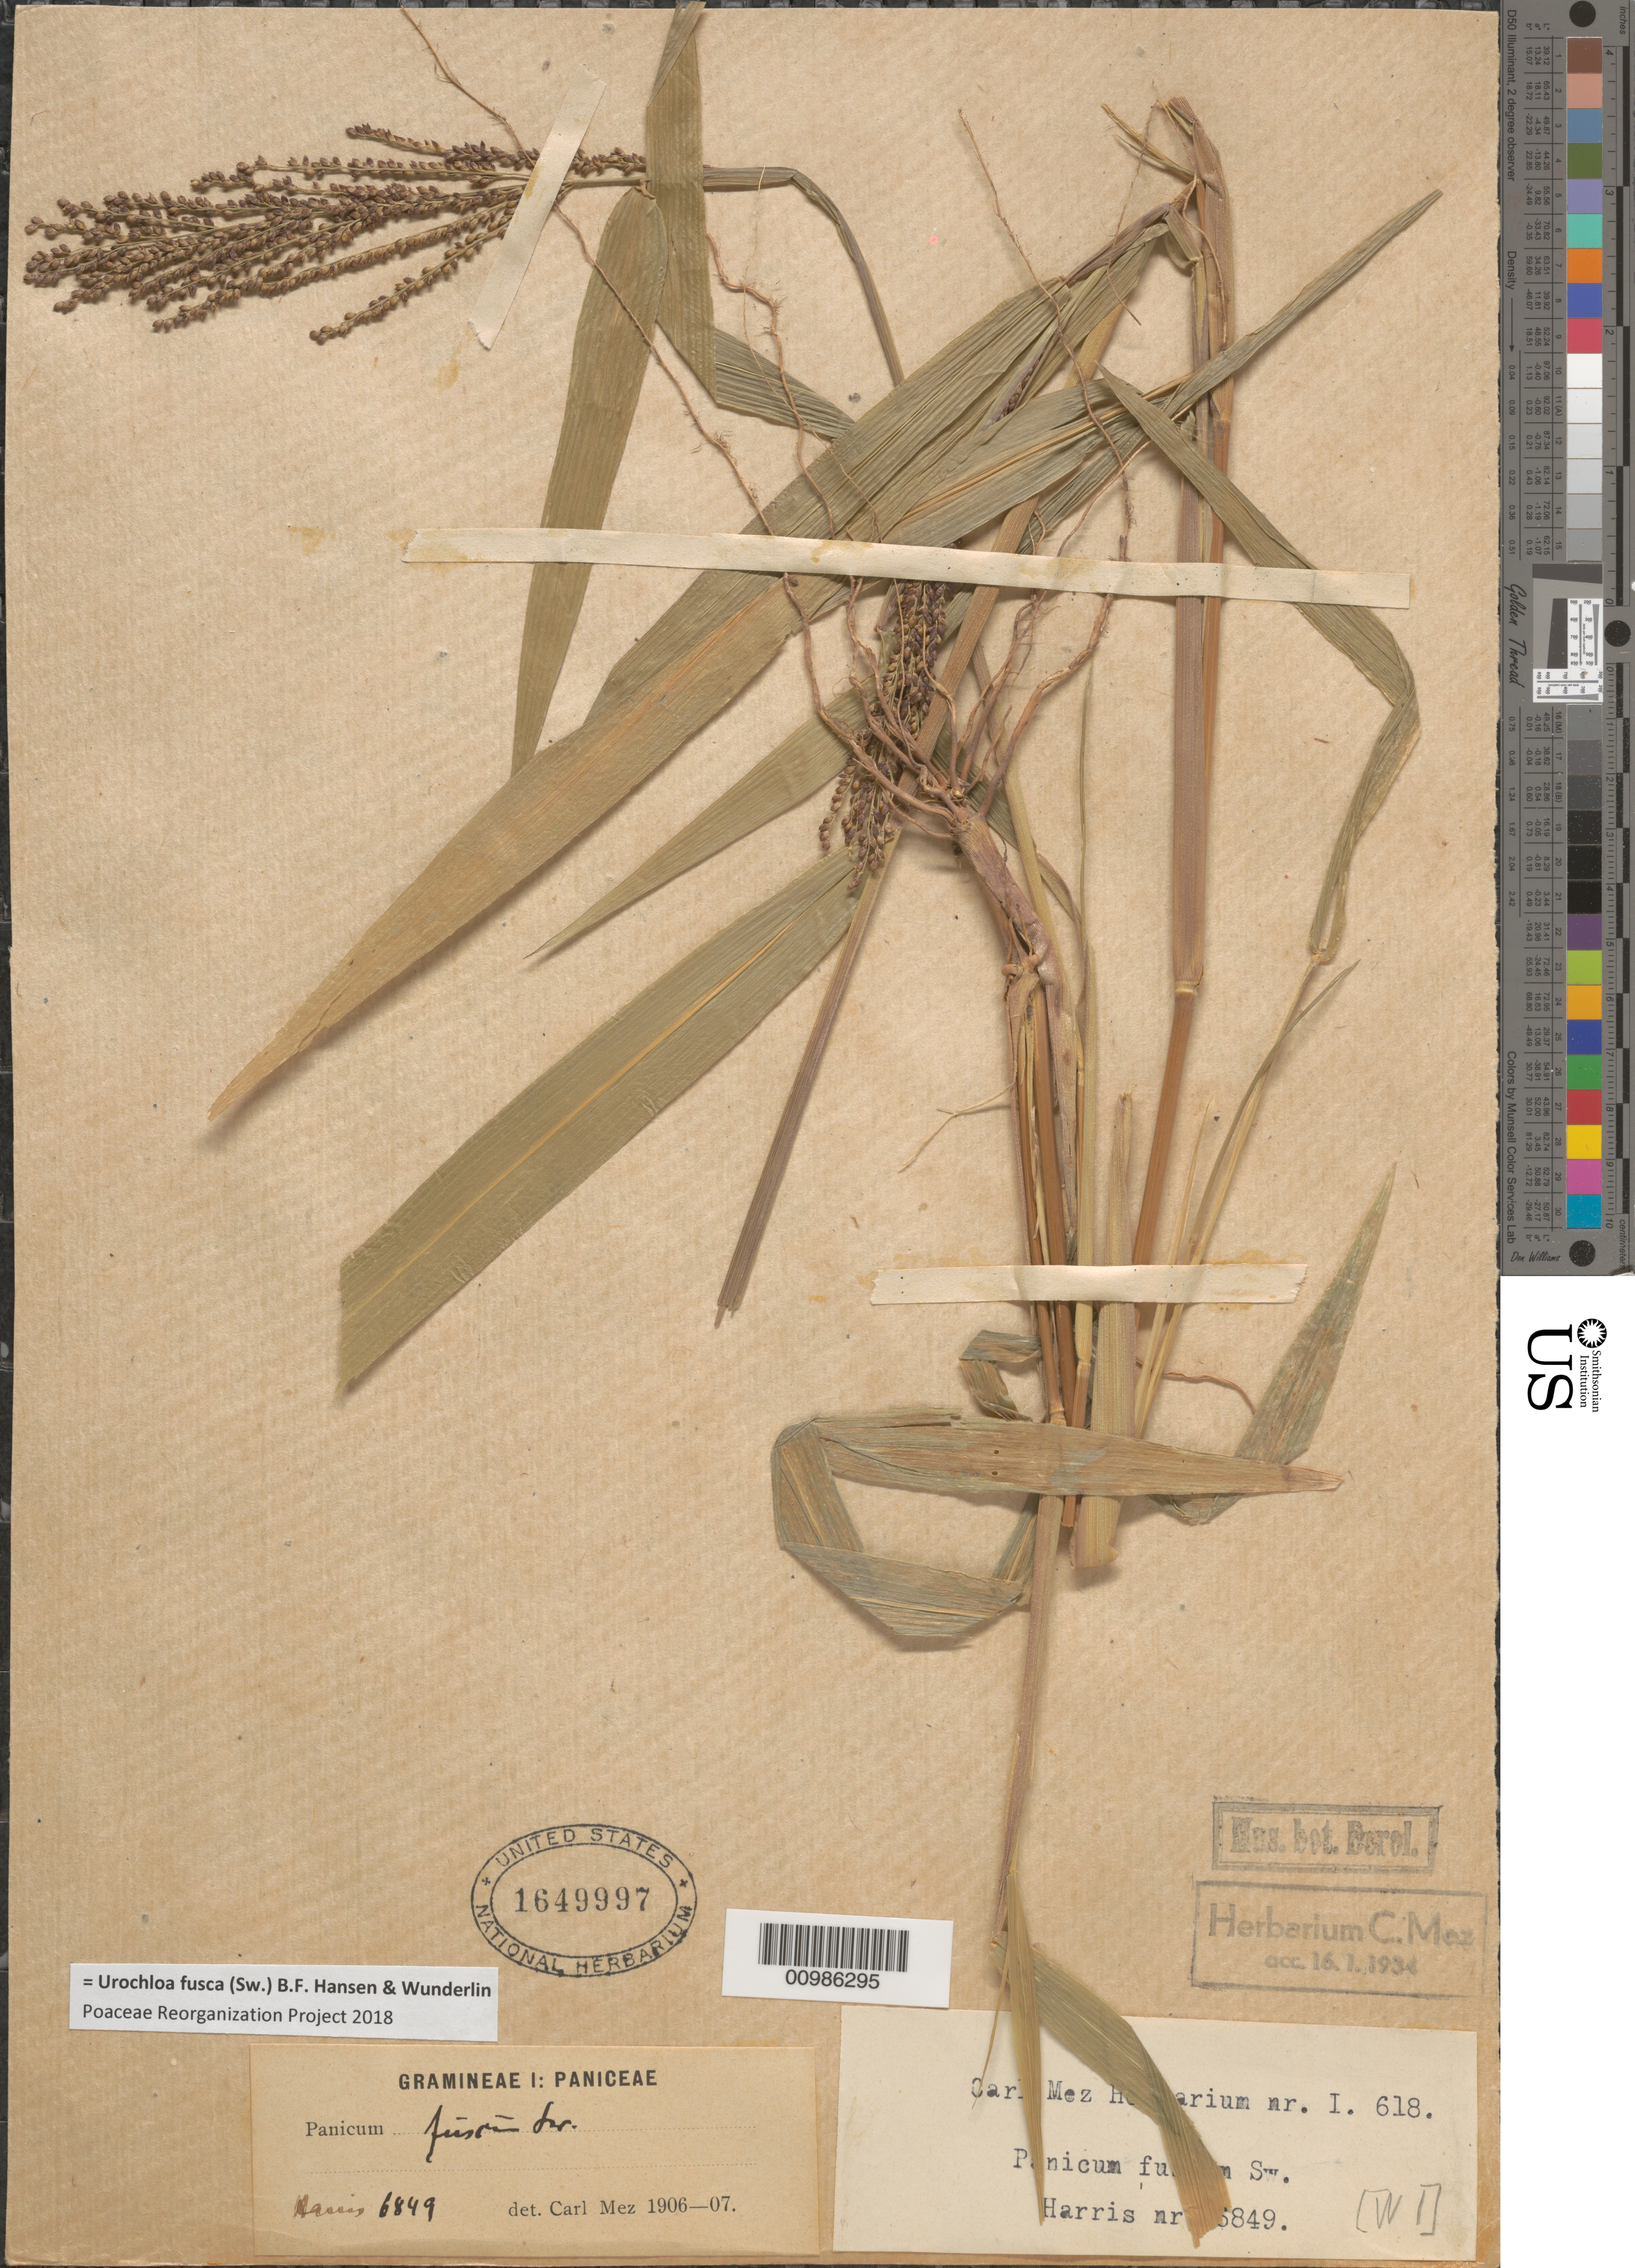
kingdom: Plantae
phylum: Tracheophyta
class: Liliopsida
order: Poales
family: Poaceae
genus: Brachiaria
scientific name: Brachiaria fasciculata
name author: (Sw.) Parodi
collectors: W. H. Harris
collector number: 6849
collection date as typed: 1897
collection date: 1897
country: Jamaica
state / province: Saint Andrew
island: Jamaica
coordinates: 0 N, 0 E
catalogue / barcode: US 1649997